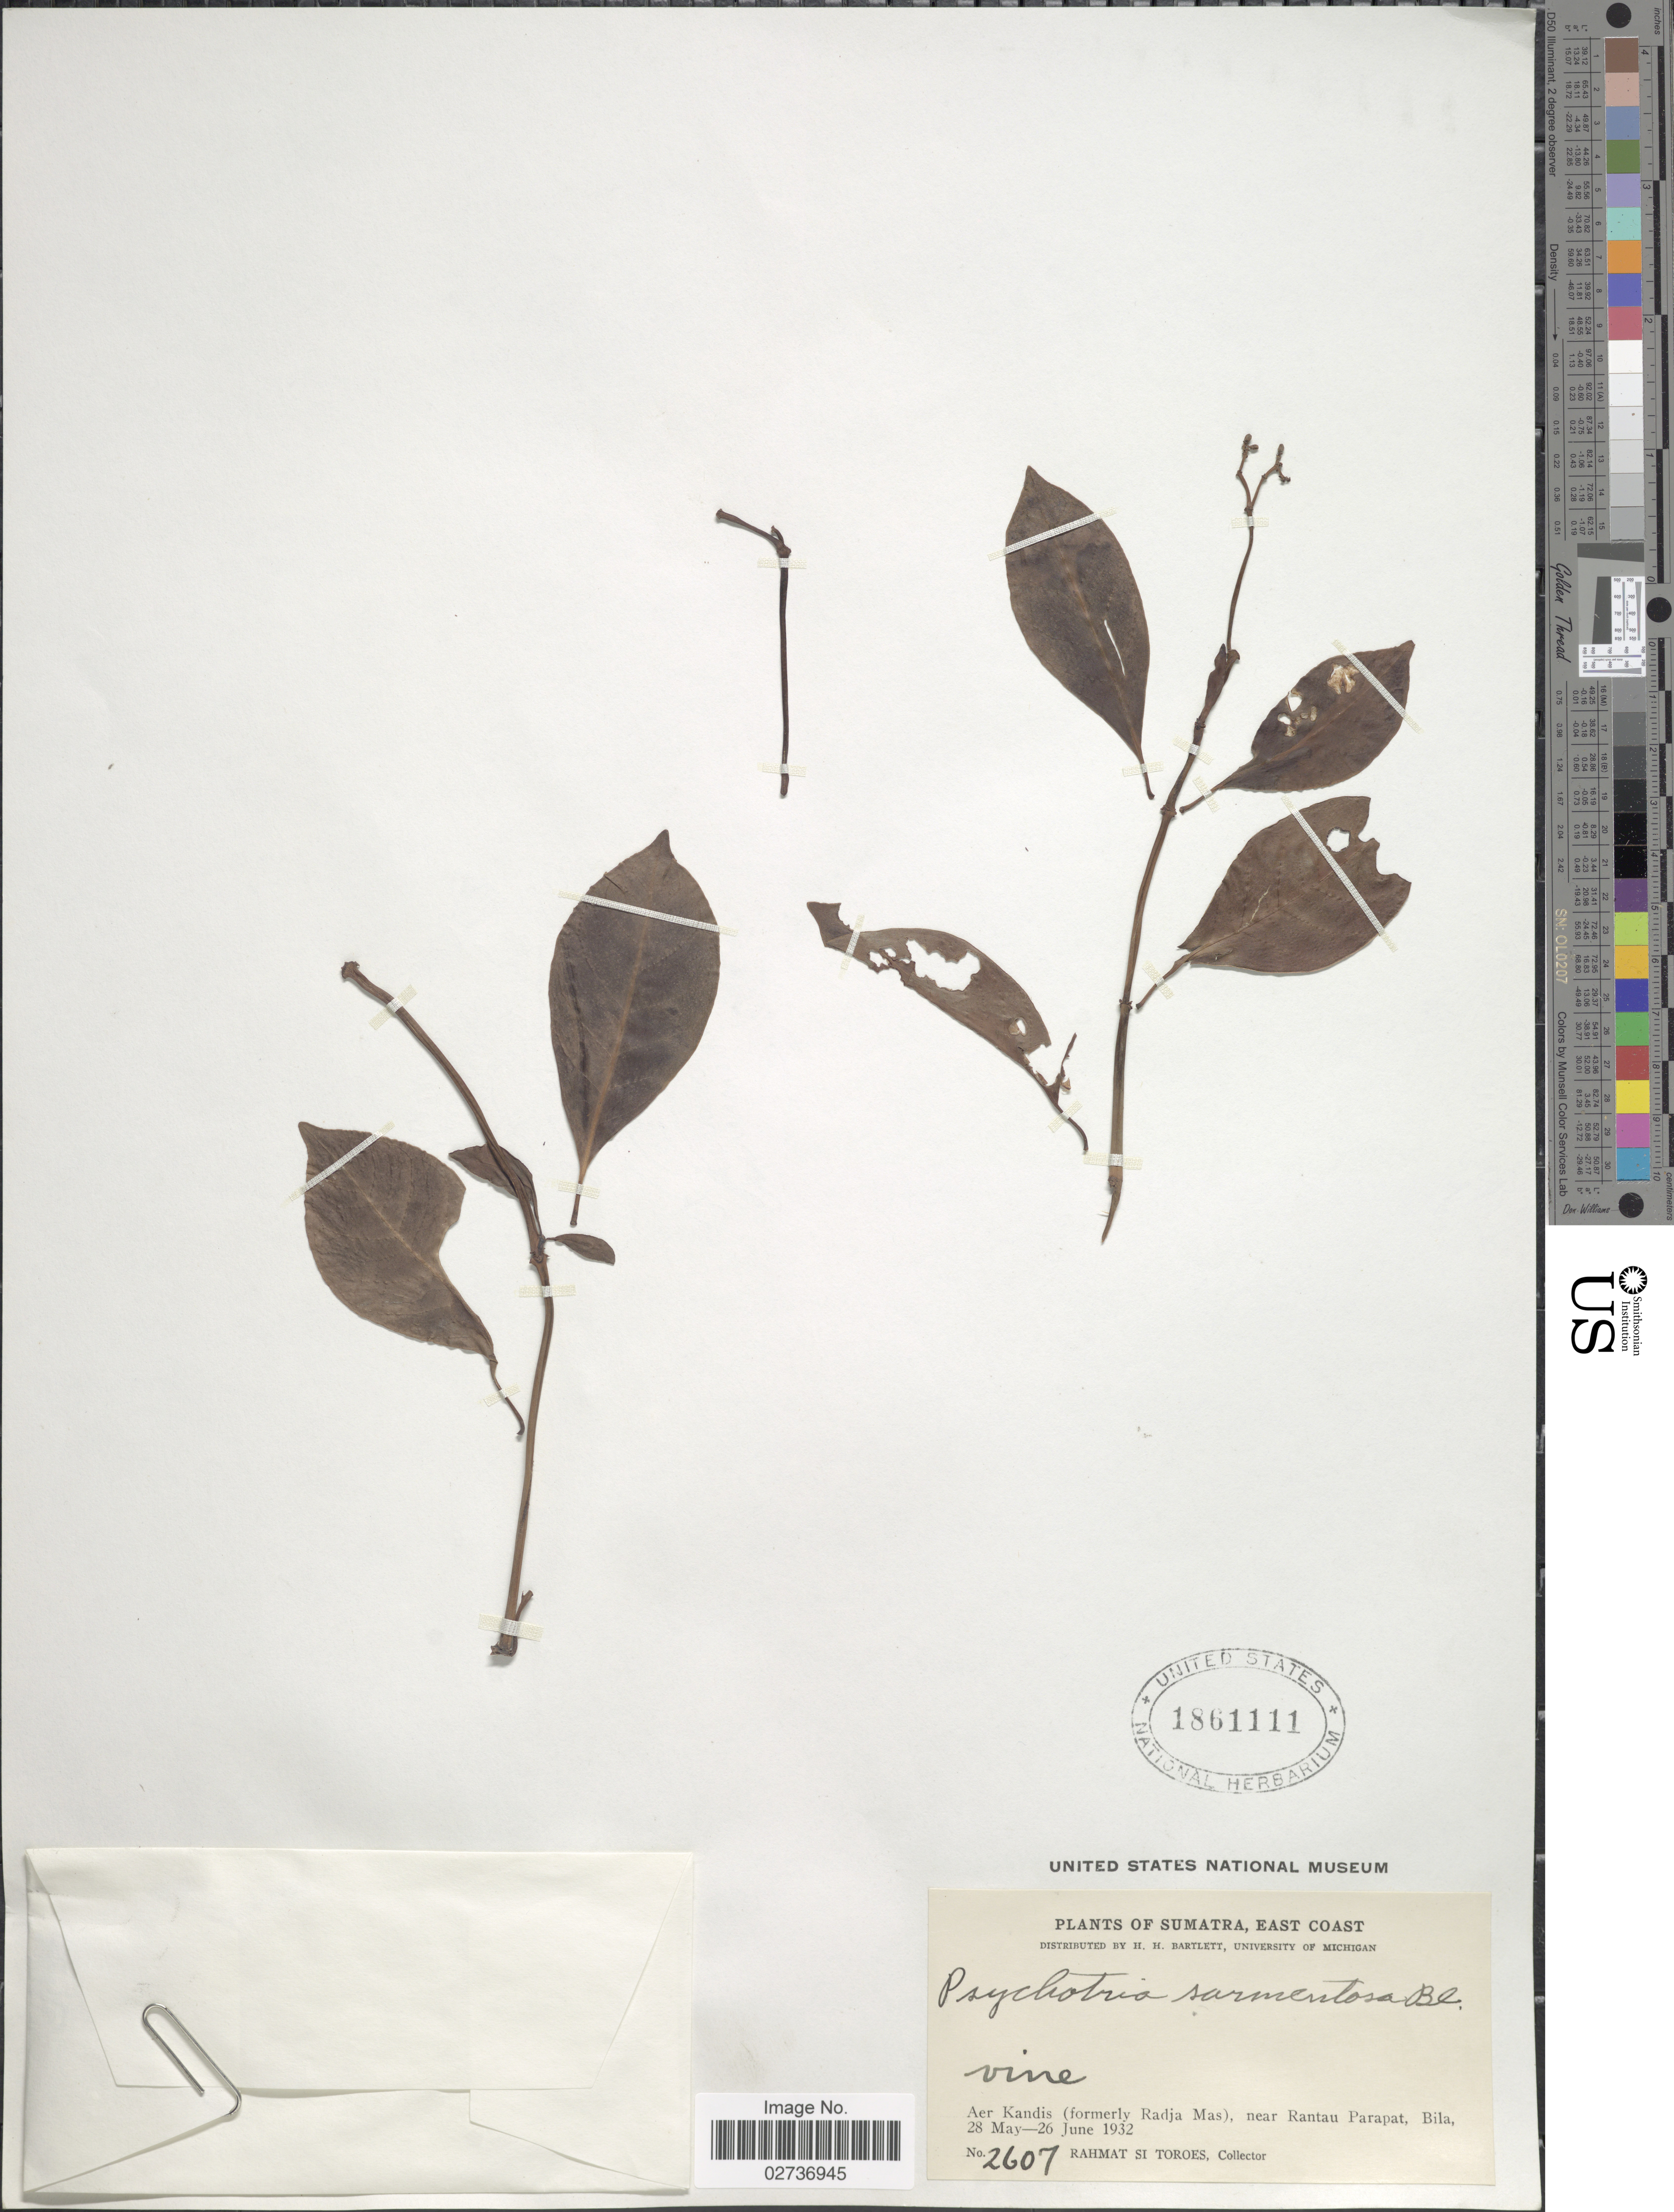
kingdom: Plantae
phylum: Tracheophyta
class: Magnoliopsida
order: Gentianales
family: Rubiaceae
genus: Psychotria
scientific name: Psychotria sarmentosa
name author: Blume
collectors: Rahmat Si Boeea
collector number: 2607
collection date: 1932-05-28/1932-06-26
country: Indonesia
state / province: Sumatra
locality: Sumatra, East Coast. Aer Kandis (formerly Radja Mas), near Rantau Parapat, Bila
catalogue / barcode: US 1861111